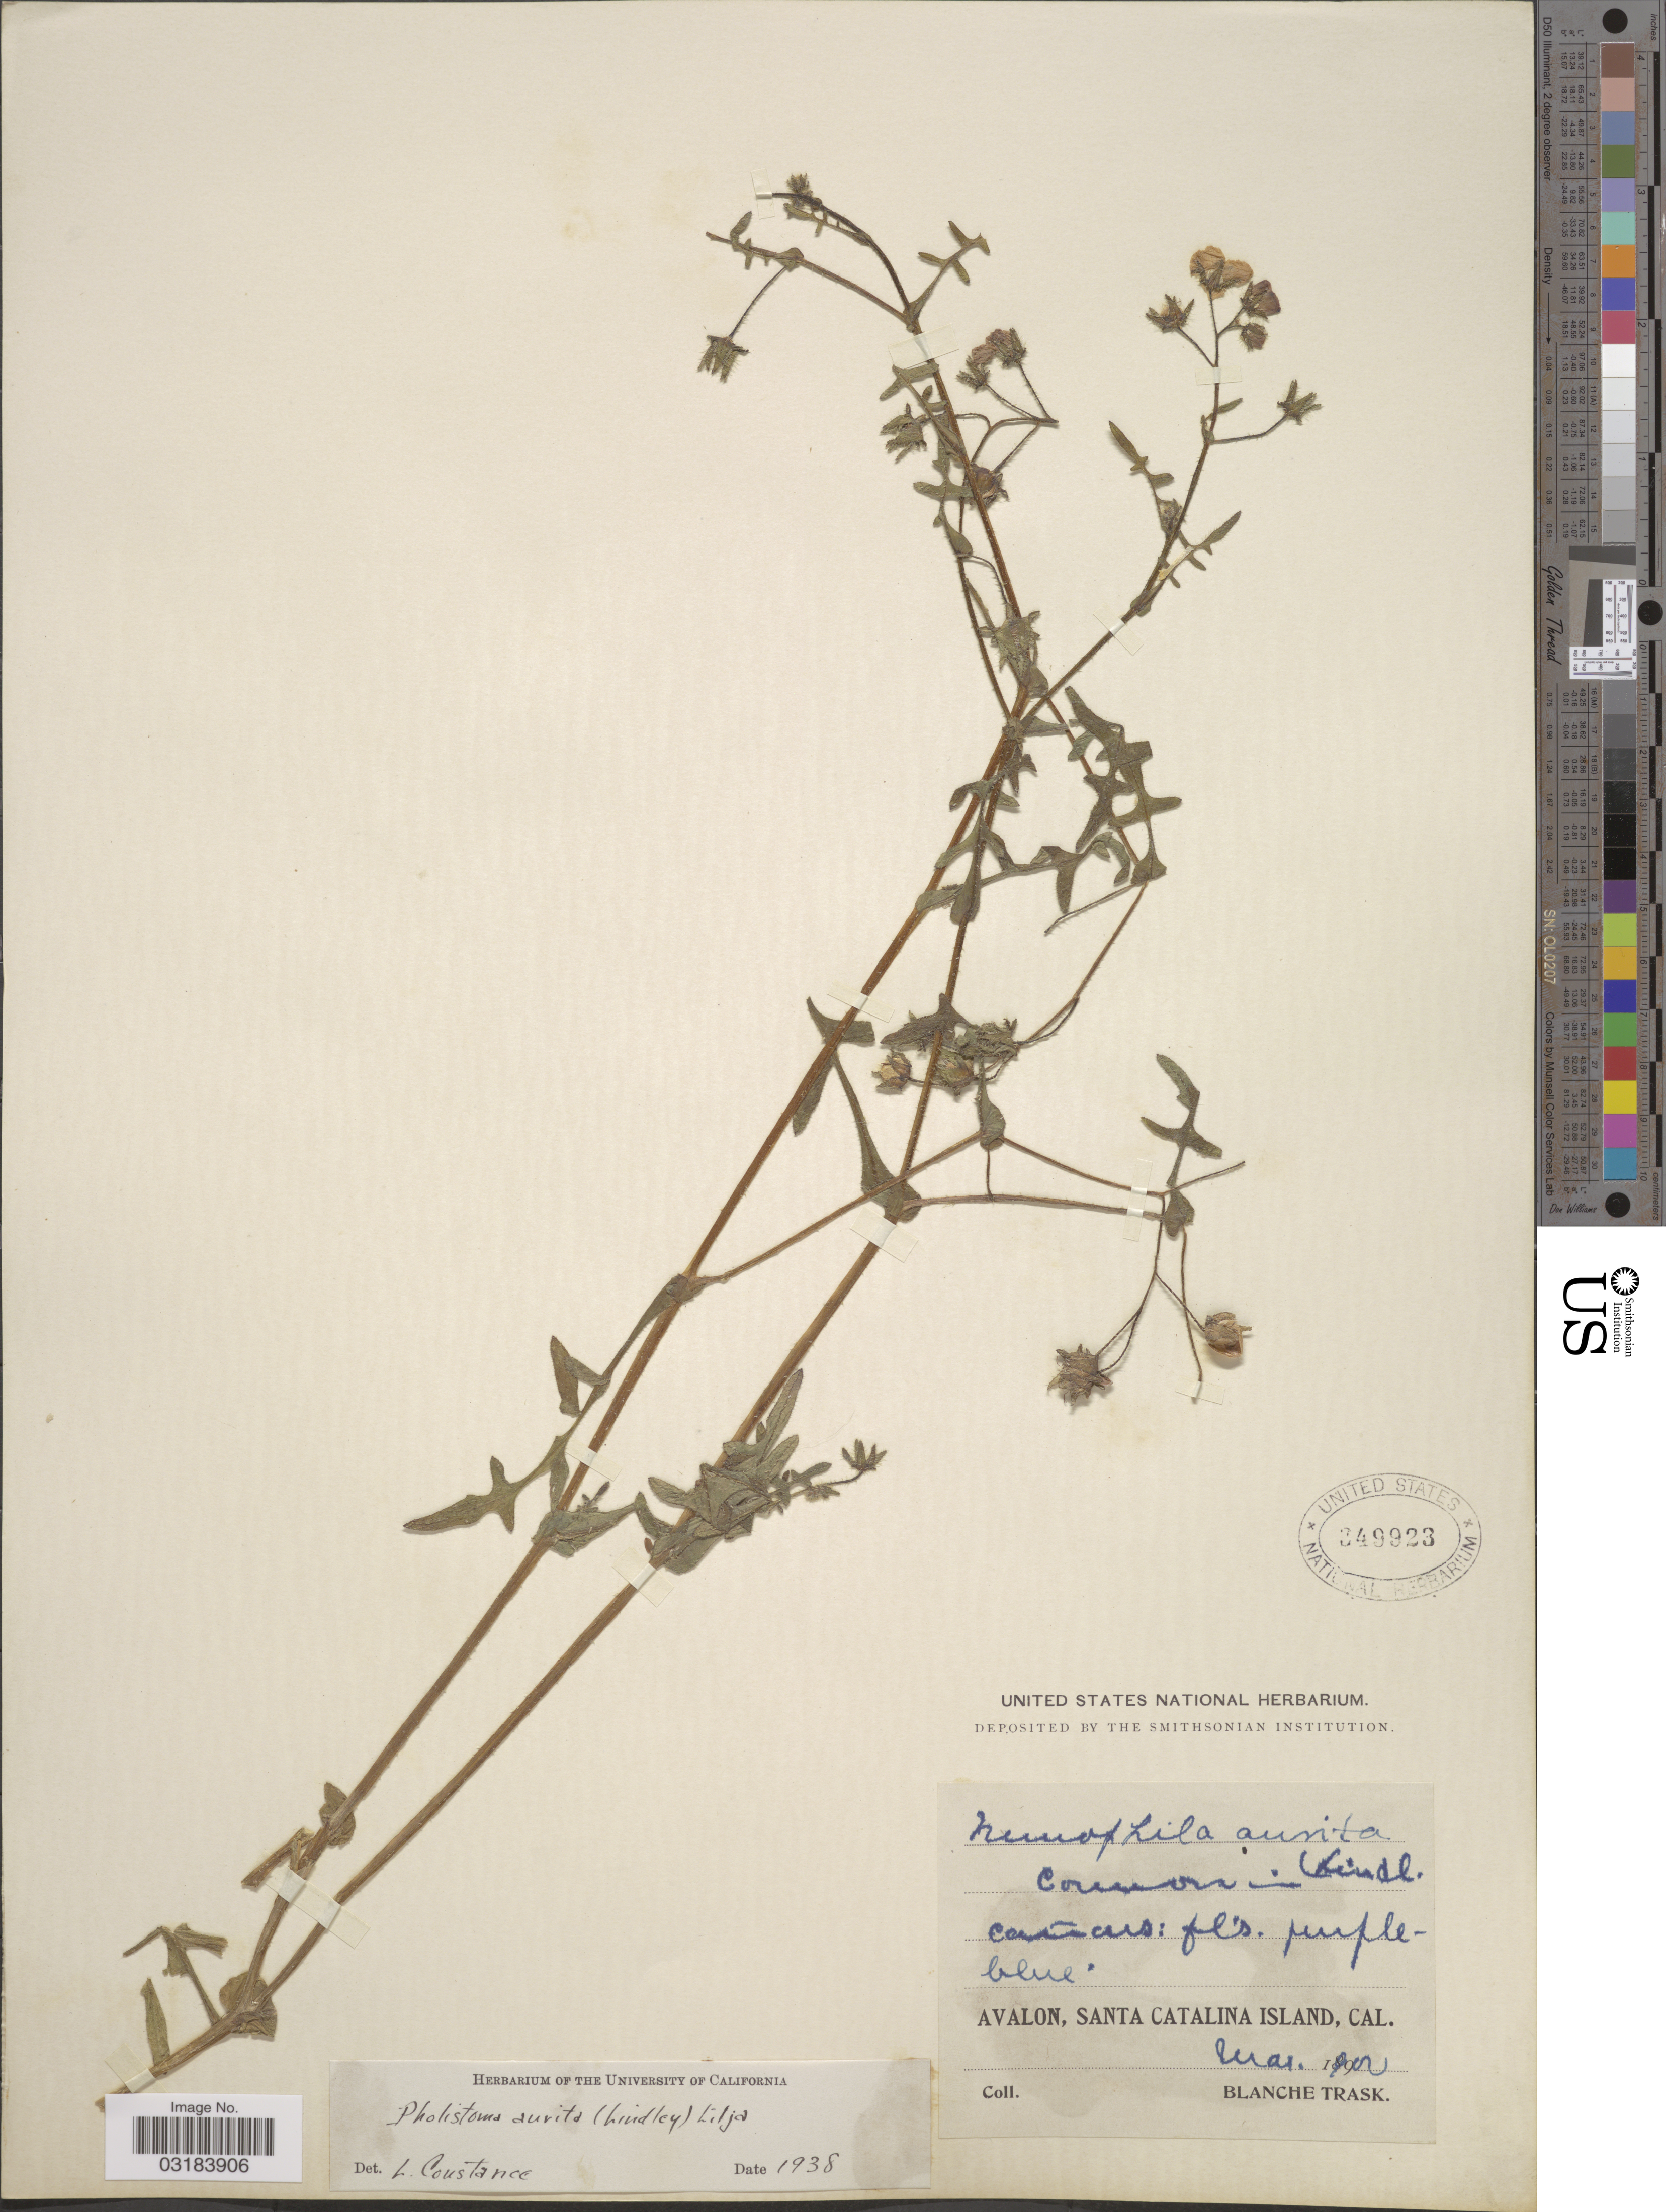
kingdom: Plantae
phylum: Tracheophyta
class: Magnoliopsida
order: Boraginales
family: Hydrophyllaceae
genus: Pholistoma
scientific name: Pholistoma auritum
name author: (Lindl.) Lilja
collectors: B. Trask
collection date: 1990-03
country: United States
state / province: California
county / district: Los Angeles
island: Santa Catalina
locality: Avalon, Santa Catalina Island.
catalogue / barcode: US 349923